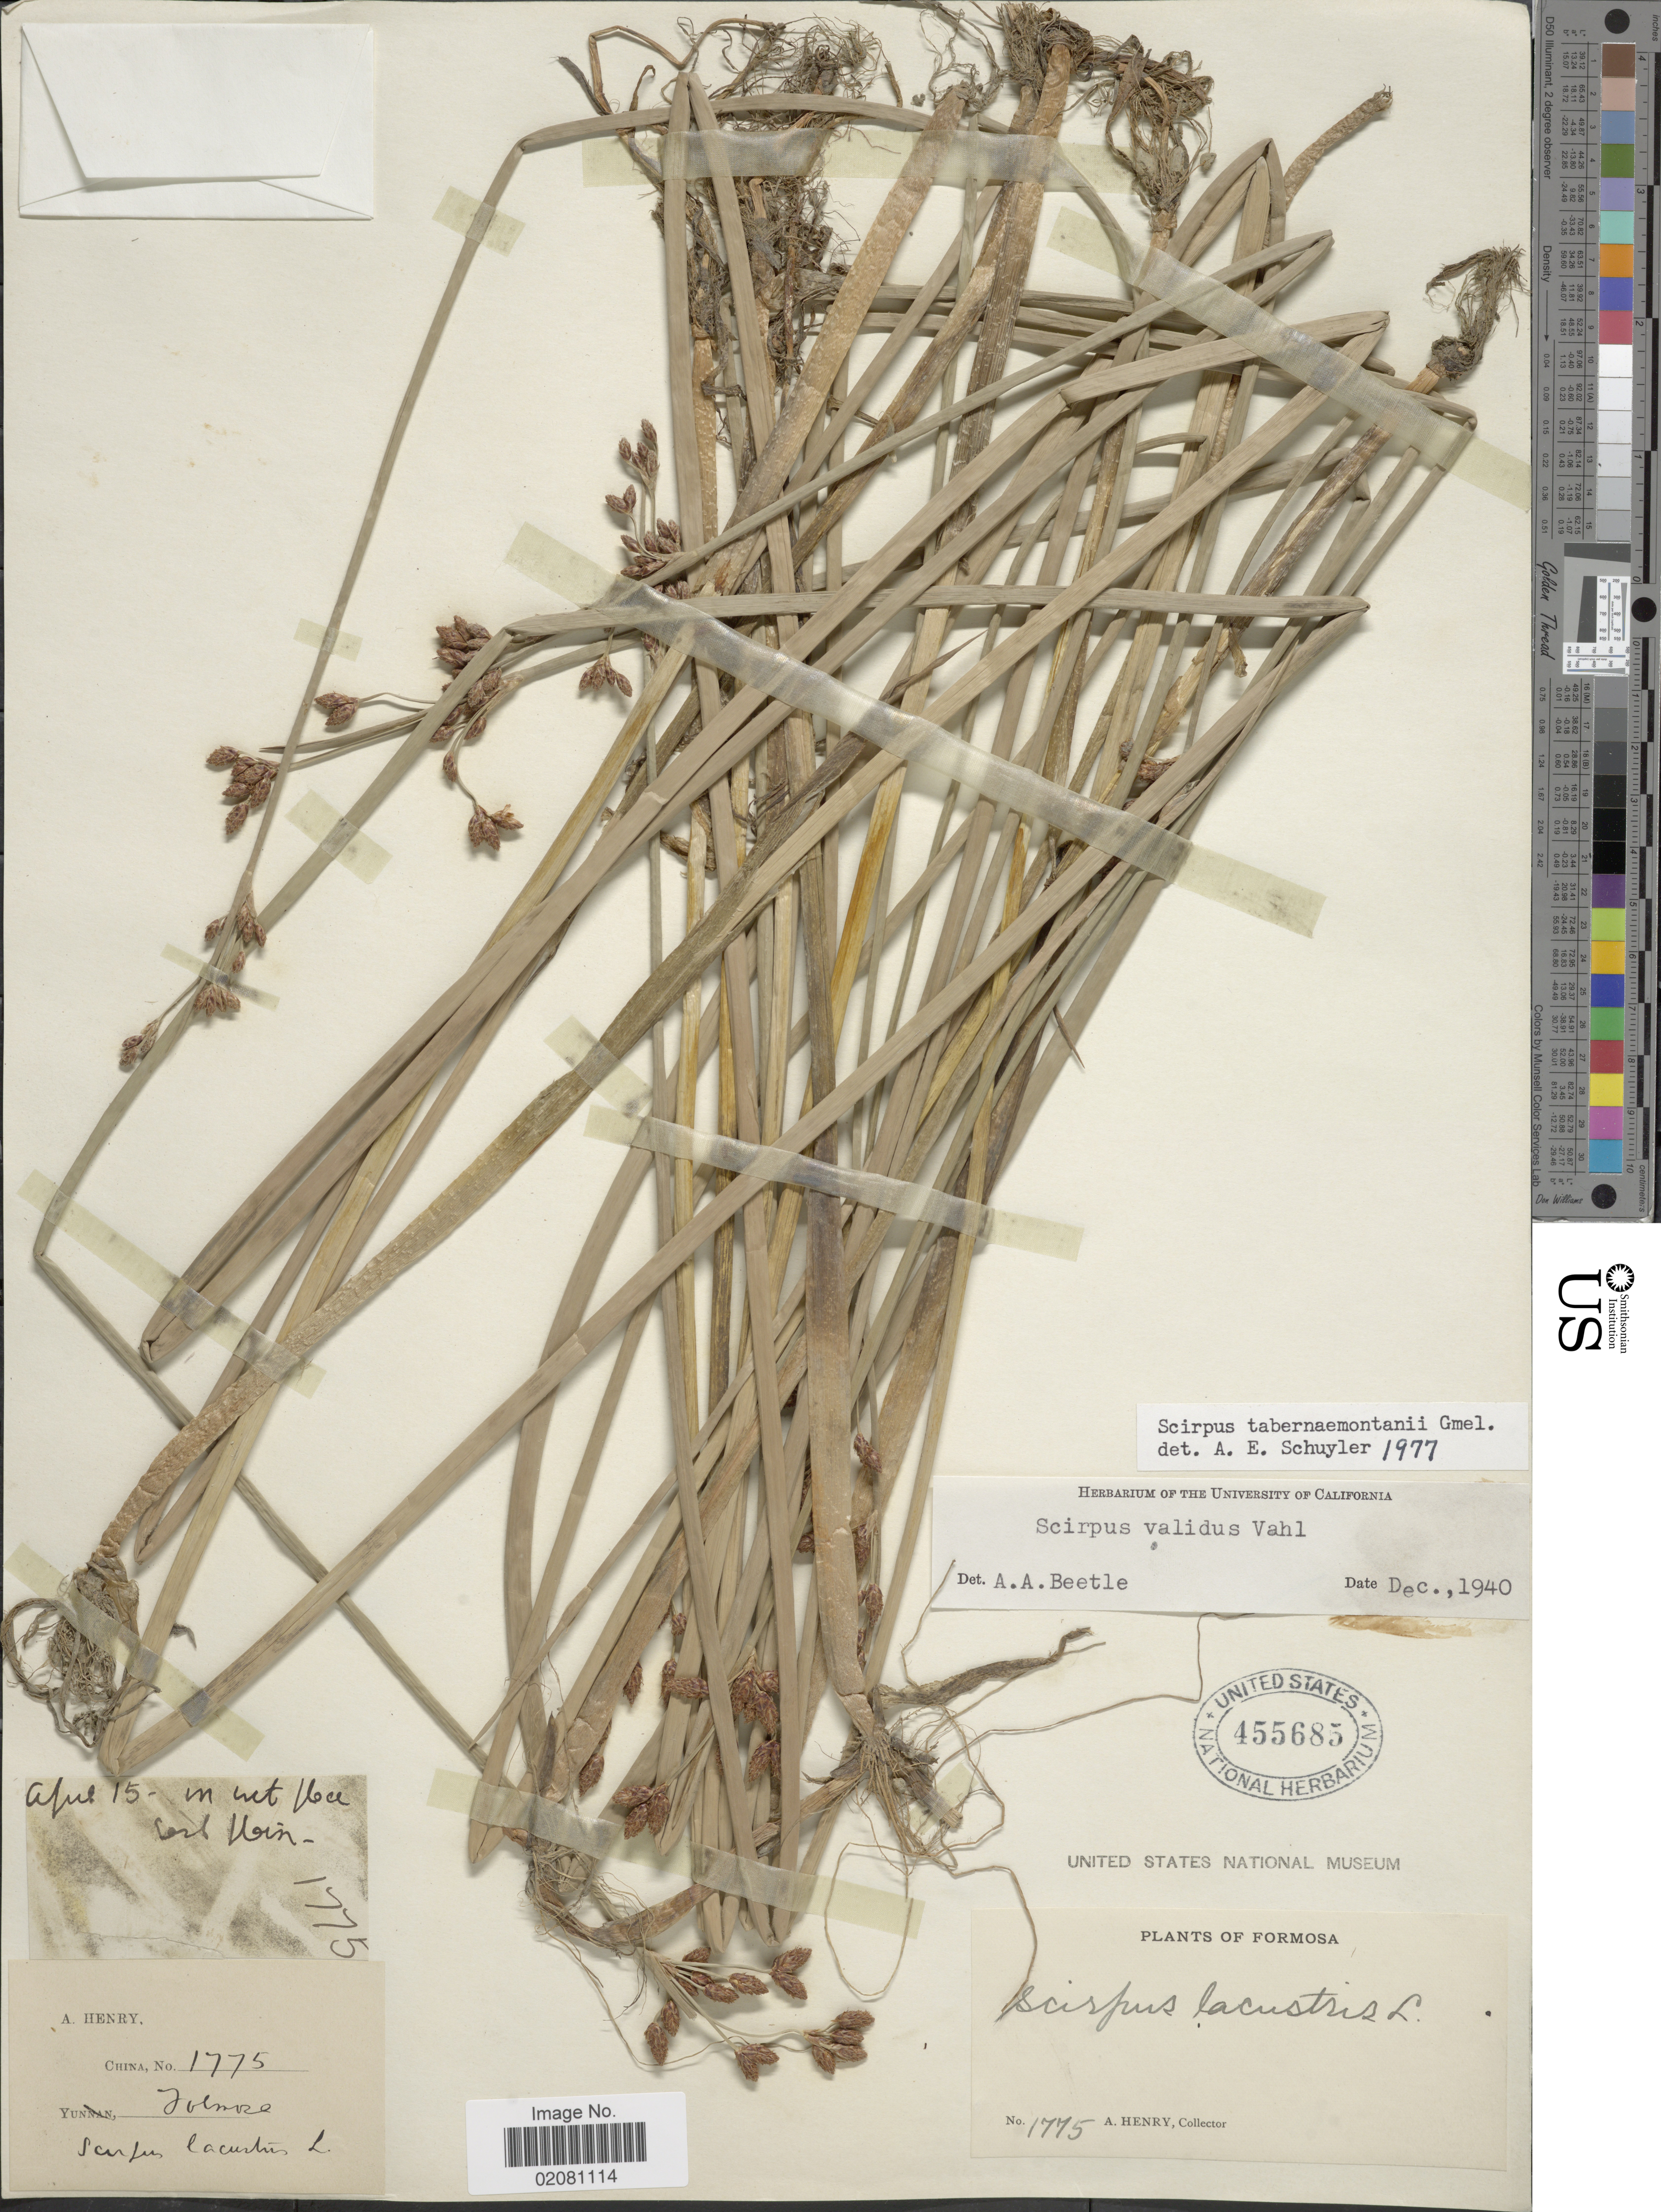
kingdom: Plantae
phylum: Tracheophyta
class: Liliopsida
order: Poales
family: Cyperaceae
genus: Schoenoplectus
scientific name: Schoenoplectus tabernaemontani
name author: (C.C. Gmel.) Palla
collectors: A. Henry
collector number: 1775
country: Taiwan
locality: Formosa.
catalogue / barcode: US 455685